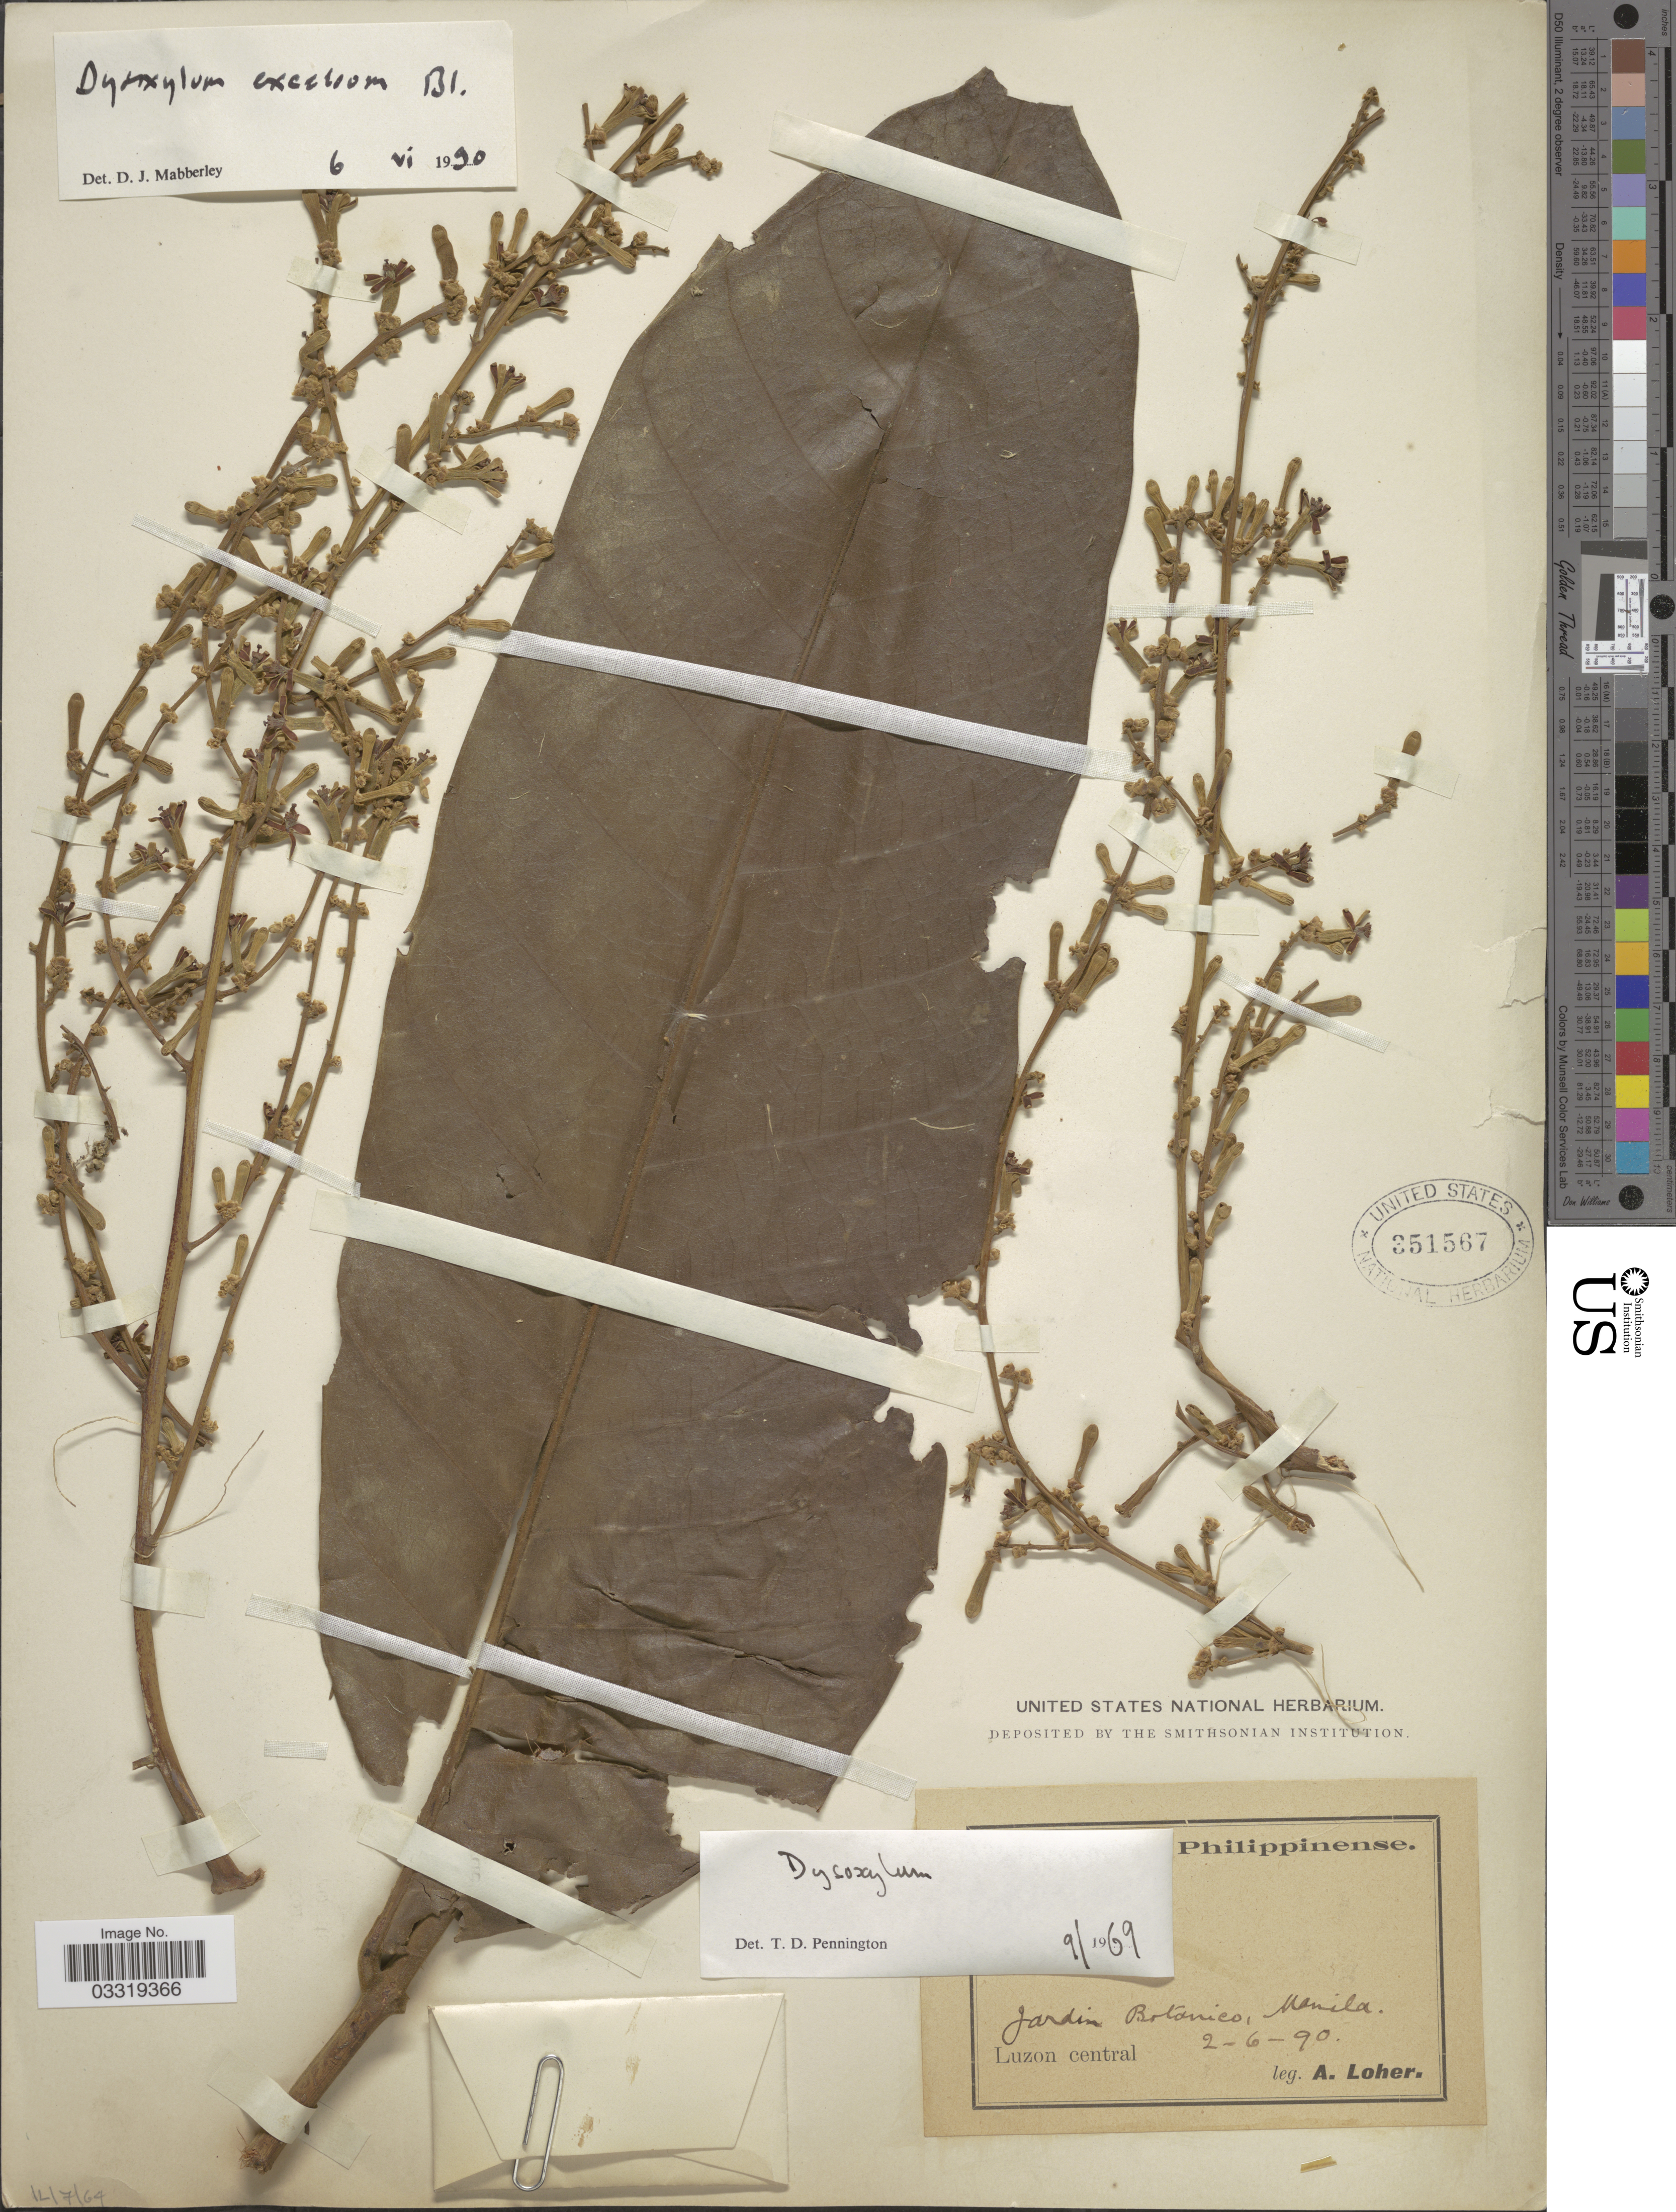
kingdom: Plantae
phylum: Tracheophyta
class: Magnoliopsida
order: Sapindales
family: Meliaceae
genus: Prasoxylon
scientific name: Prasoxylon excelsum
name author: (Spreng.) Mabb.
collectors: A. Loher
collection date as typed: Transcribed d/m/y: 2/6/90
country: Philippines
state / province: Central Luzon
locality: Jardin Botanico, Manila, Luzon central.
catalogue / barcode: US 351567